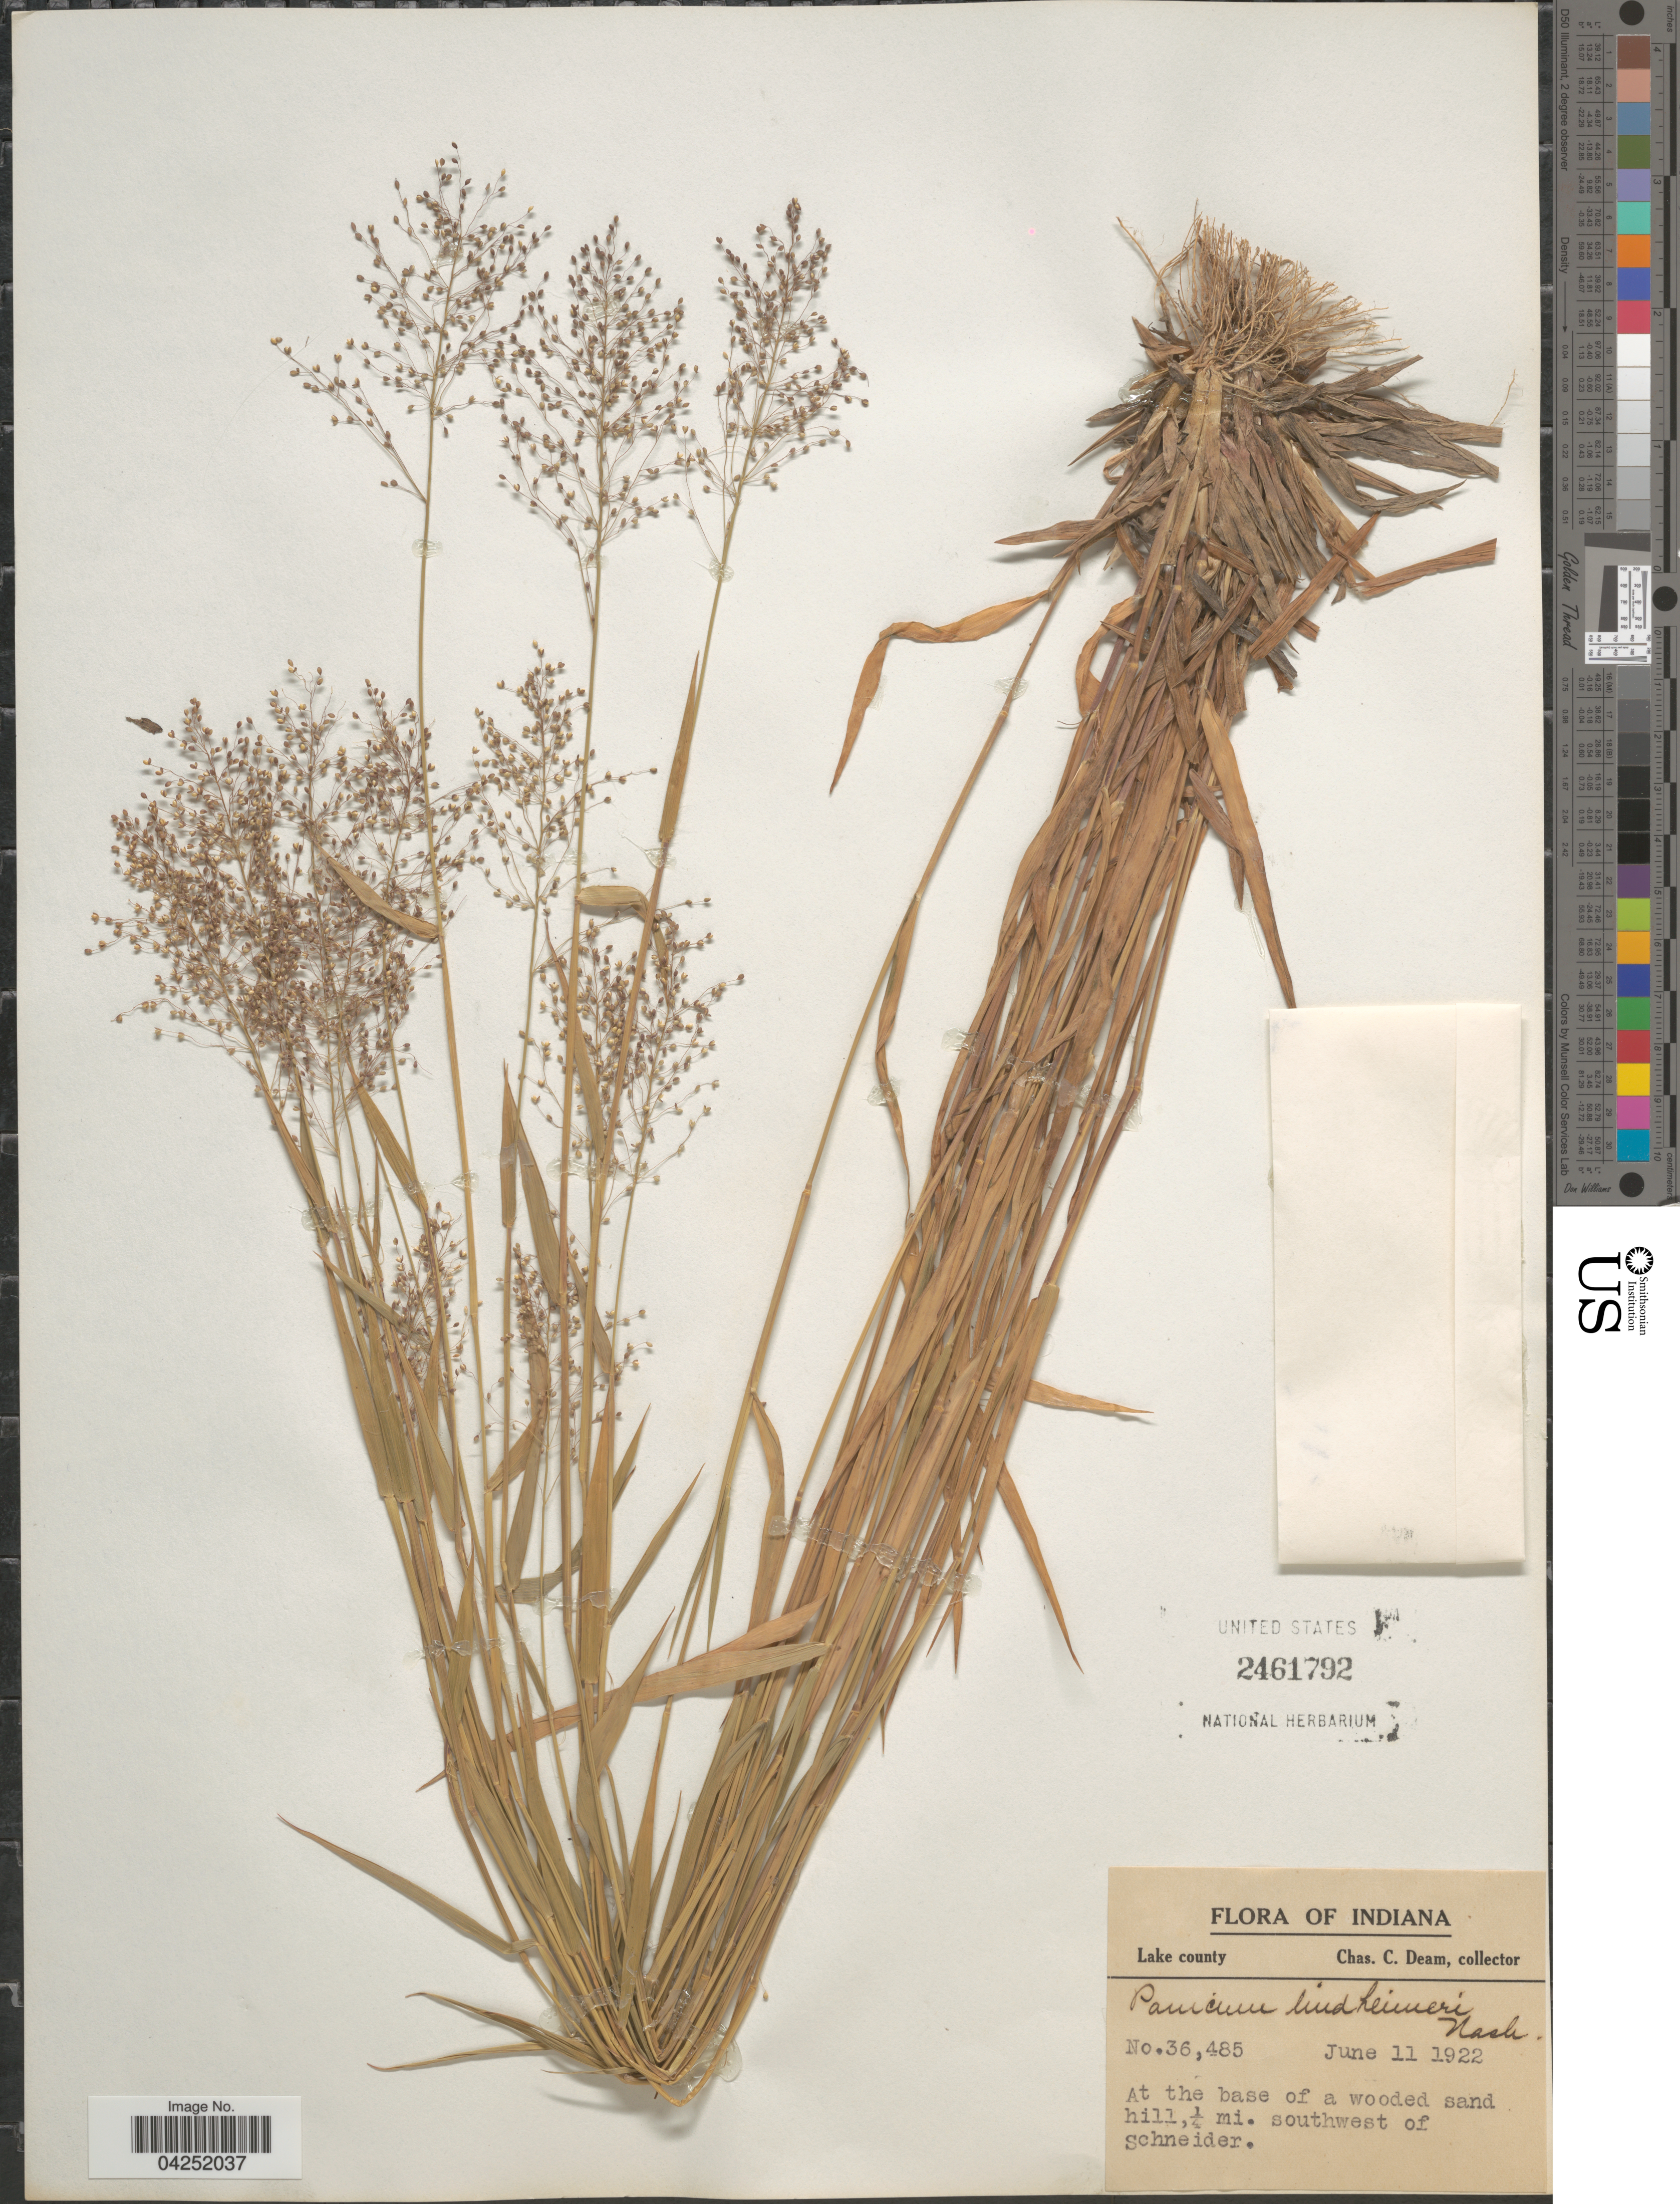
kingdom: Plantae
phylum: Tracheophyta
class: Liliopsida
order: Poales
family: Poaceae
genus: Dichanthelium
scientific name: Dichanthelium acuminatum var. lindheimeri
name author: (Nash) Gould & C.A. Clark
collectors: C. C. Deam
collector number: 36485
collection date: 1922-06-11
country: United States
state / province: Indiana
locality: Lake county. At the base of a wooded sand hill, ¼ mi. southwest of Schneider.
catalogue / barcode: US 2461792